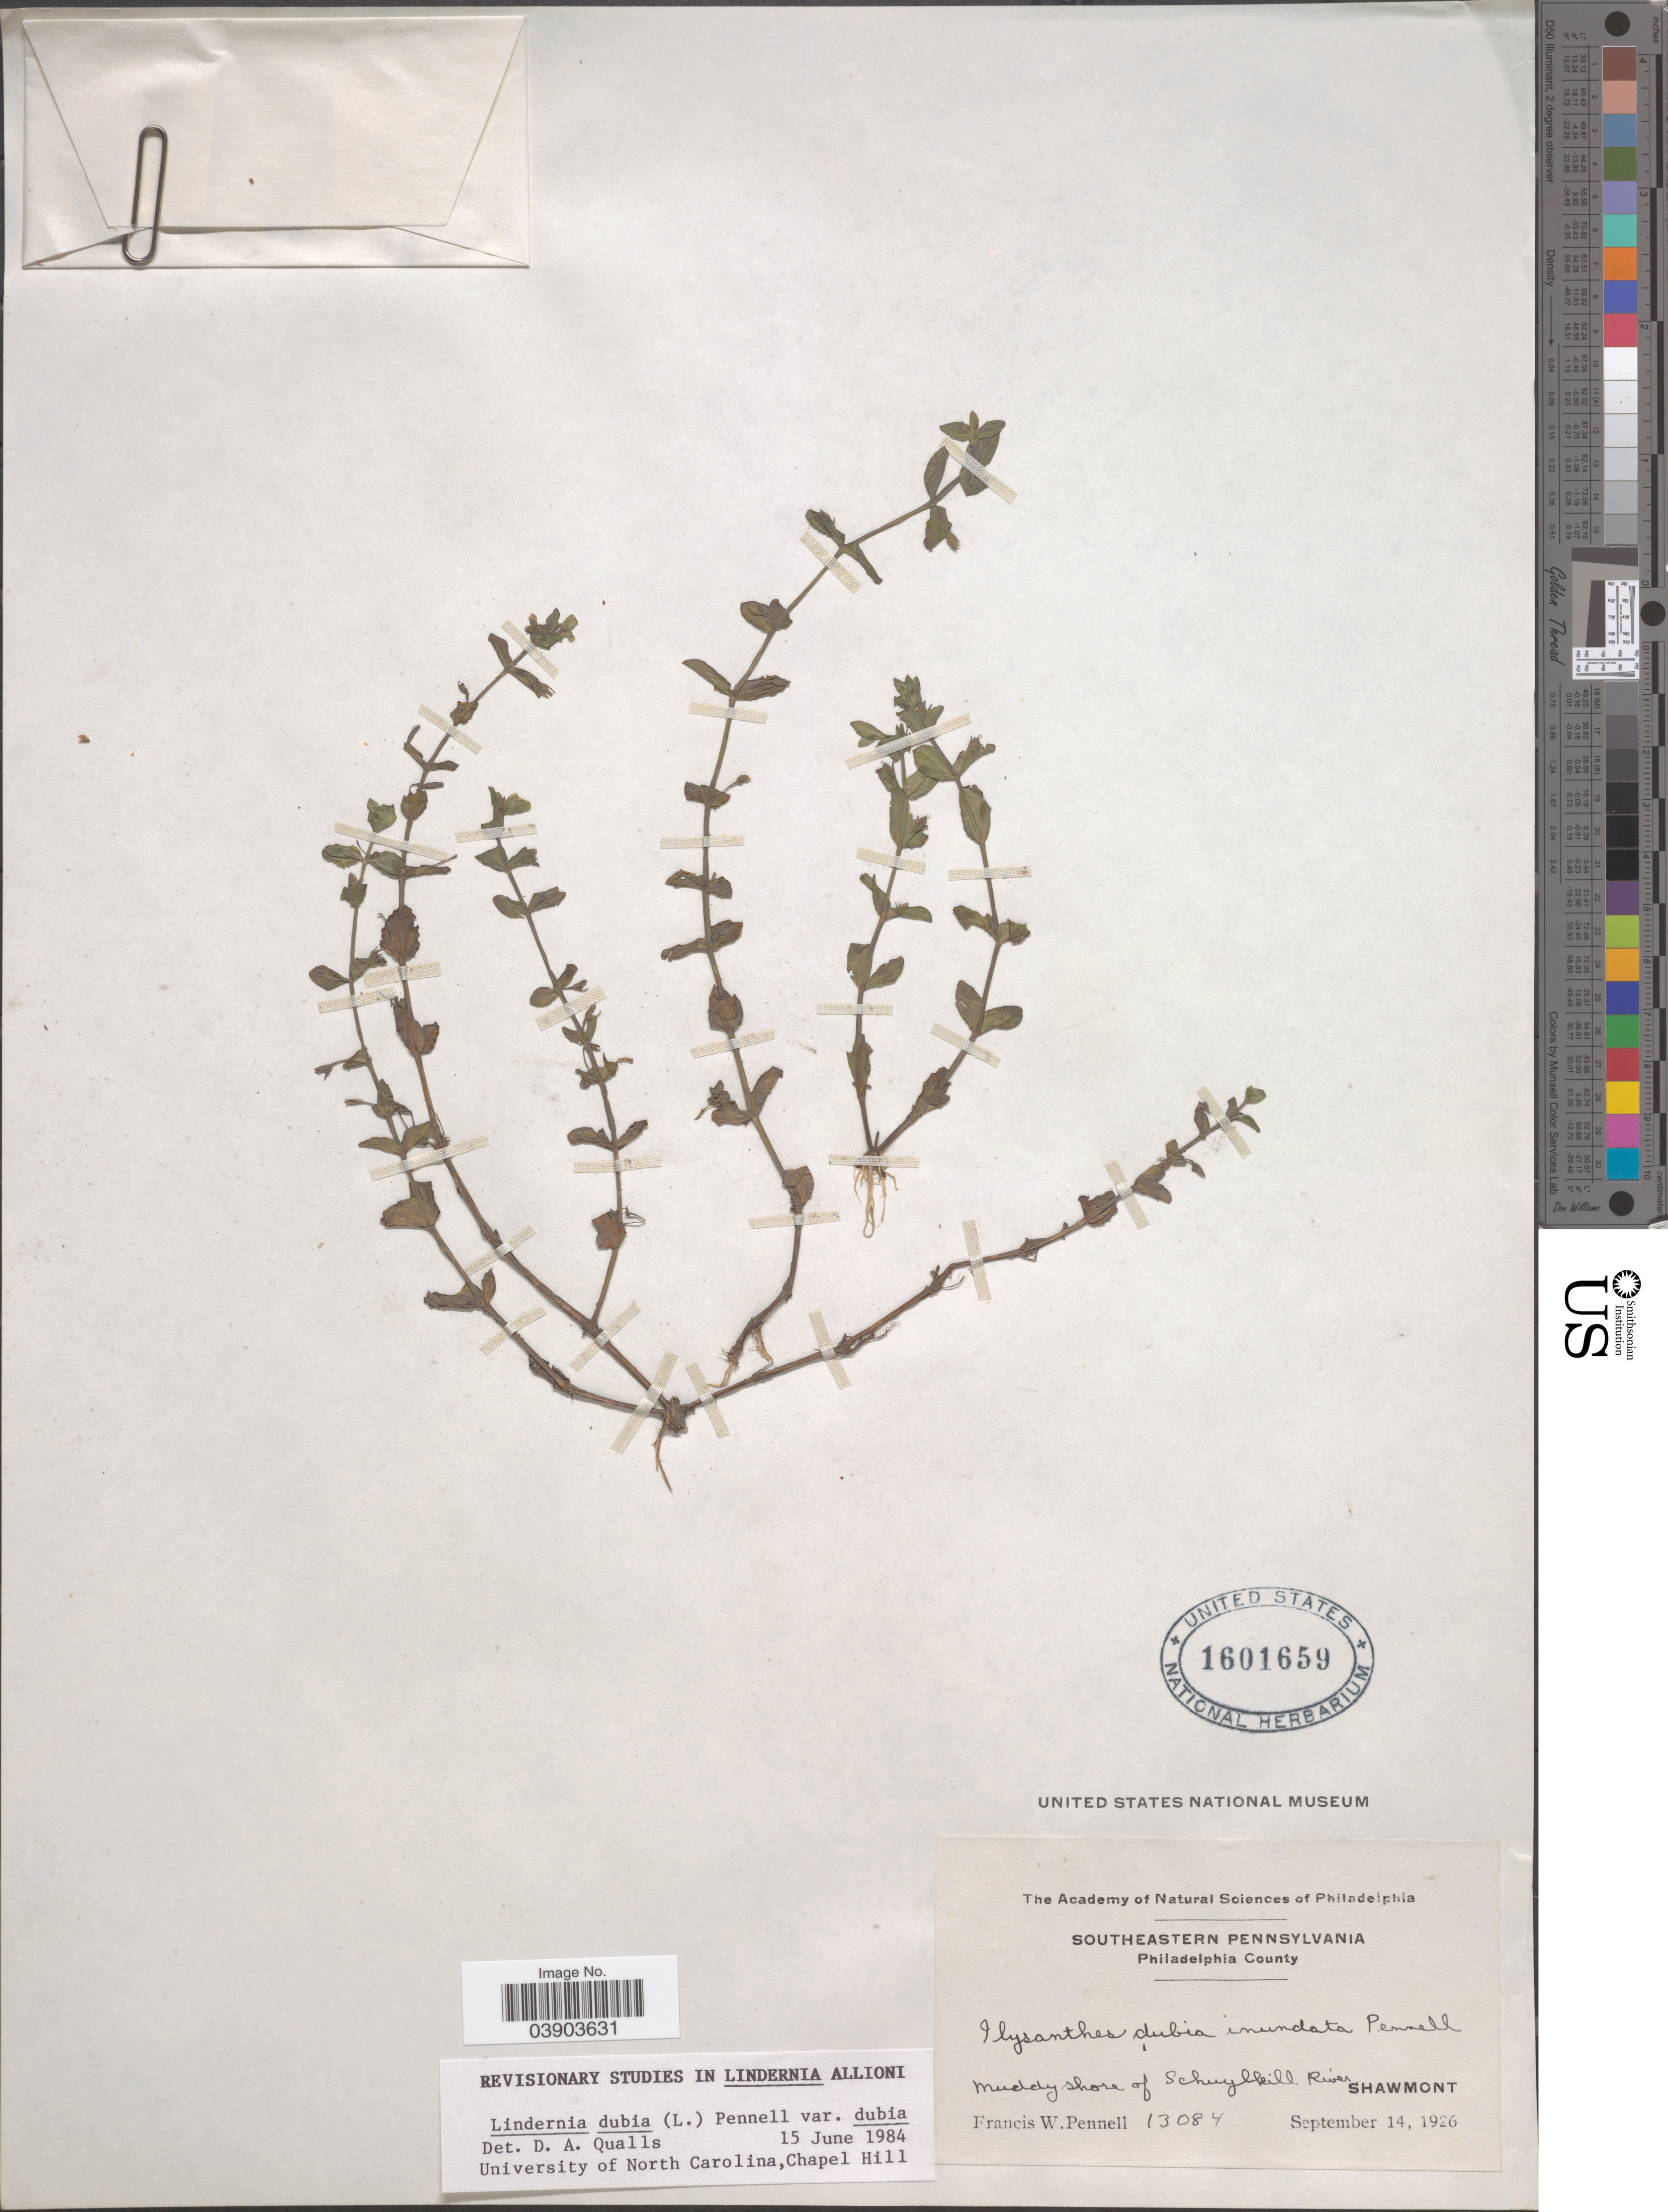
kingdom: Plantae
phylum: Tracheophyta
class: Magnoliopsida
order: Lamiales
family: Linderniaceae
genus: Lindernia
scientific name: Lindernia dubia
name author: (L.) Pennell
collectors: F. W. Pennell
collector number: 13084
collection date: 1926-09-14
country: United States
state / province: Pennsylvania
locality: Southeastern Pennsylvania. Philadelphia County. Muddy shore of Schuylkill River, Shawmont.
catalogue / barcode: US 1601659